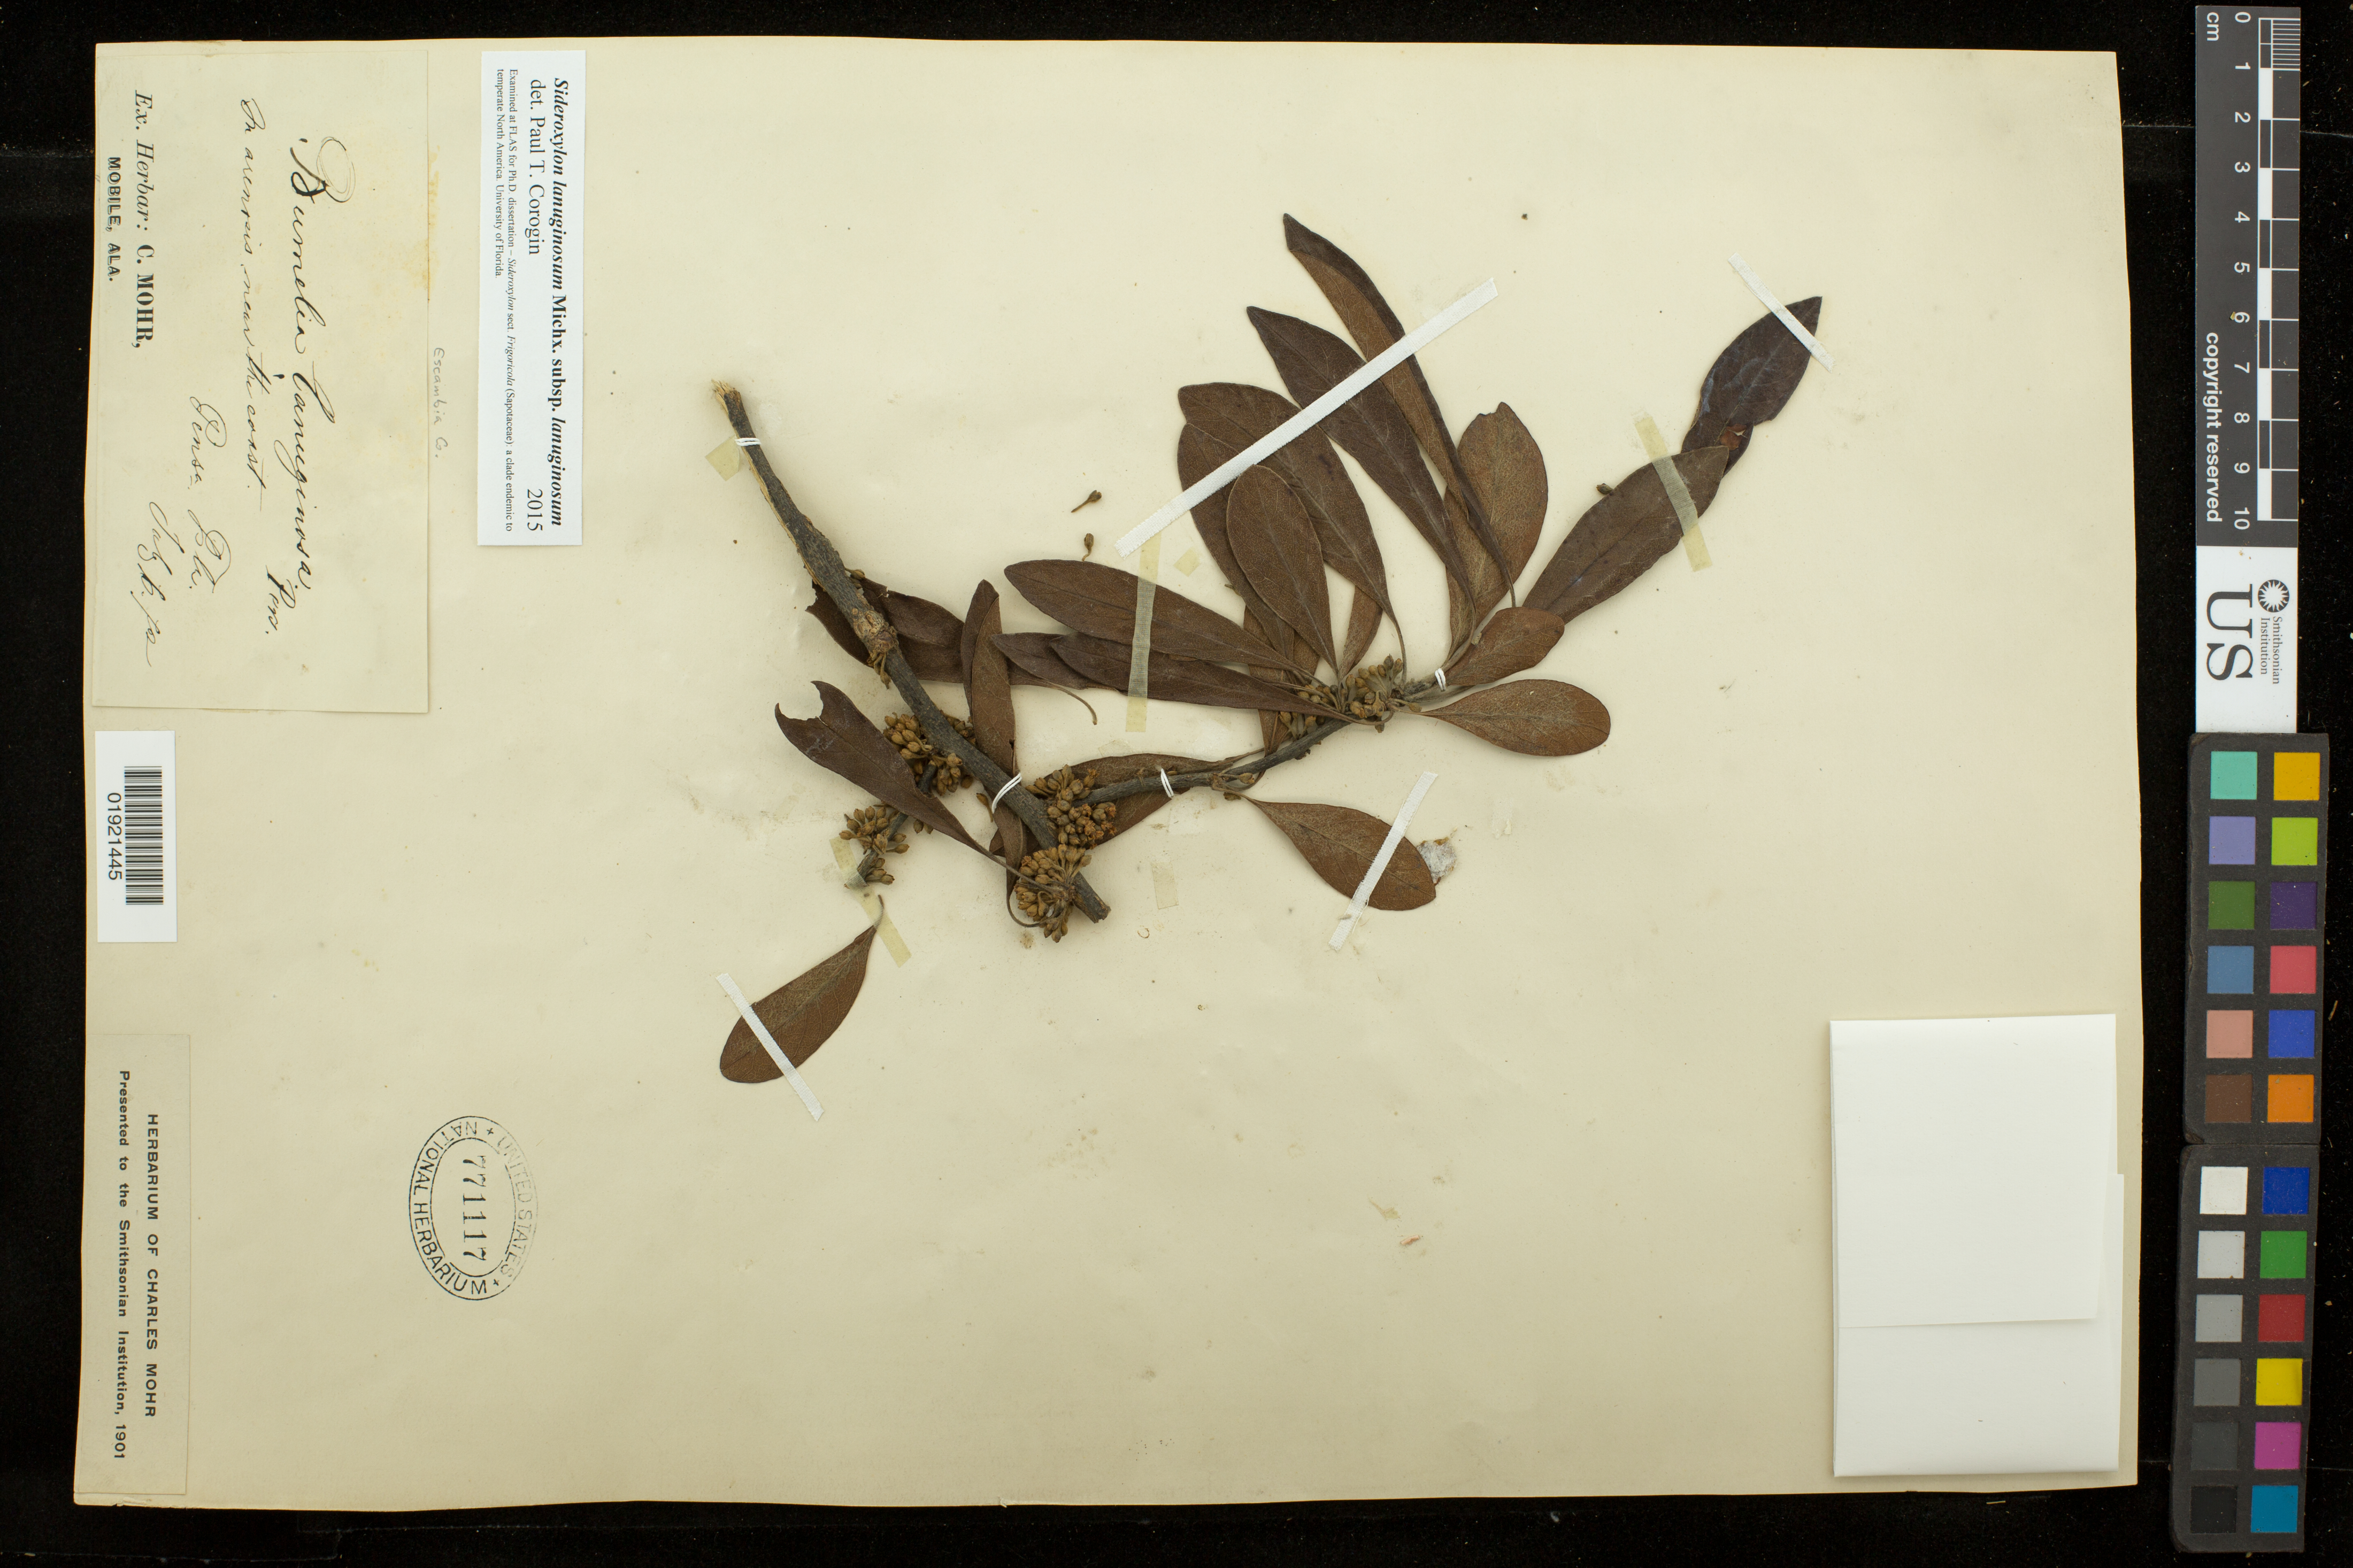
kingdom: Plantae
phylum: Tracheophyta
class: Magnoliopsida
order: Ericales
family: Sapotaceae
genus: Sideroxylon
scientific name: Sideroxylon lanuginosum subsp. lanuginosum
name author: Michx.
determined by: Corogin, P. T.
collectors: Ridell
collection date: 1872-06-07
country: United States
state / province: Alabama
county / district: Mobile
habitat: On arenosis, near the east.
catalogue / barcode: US 771117